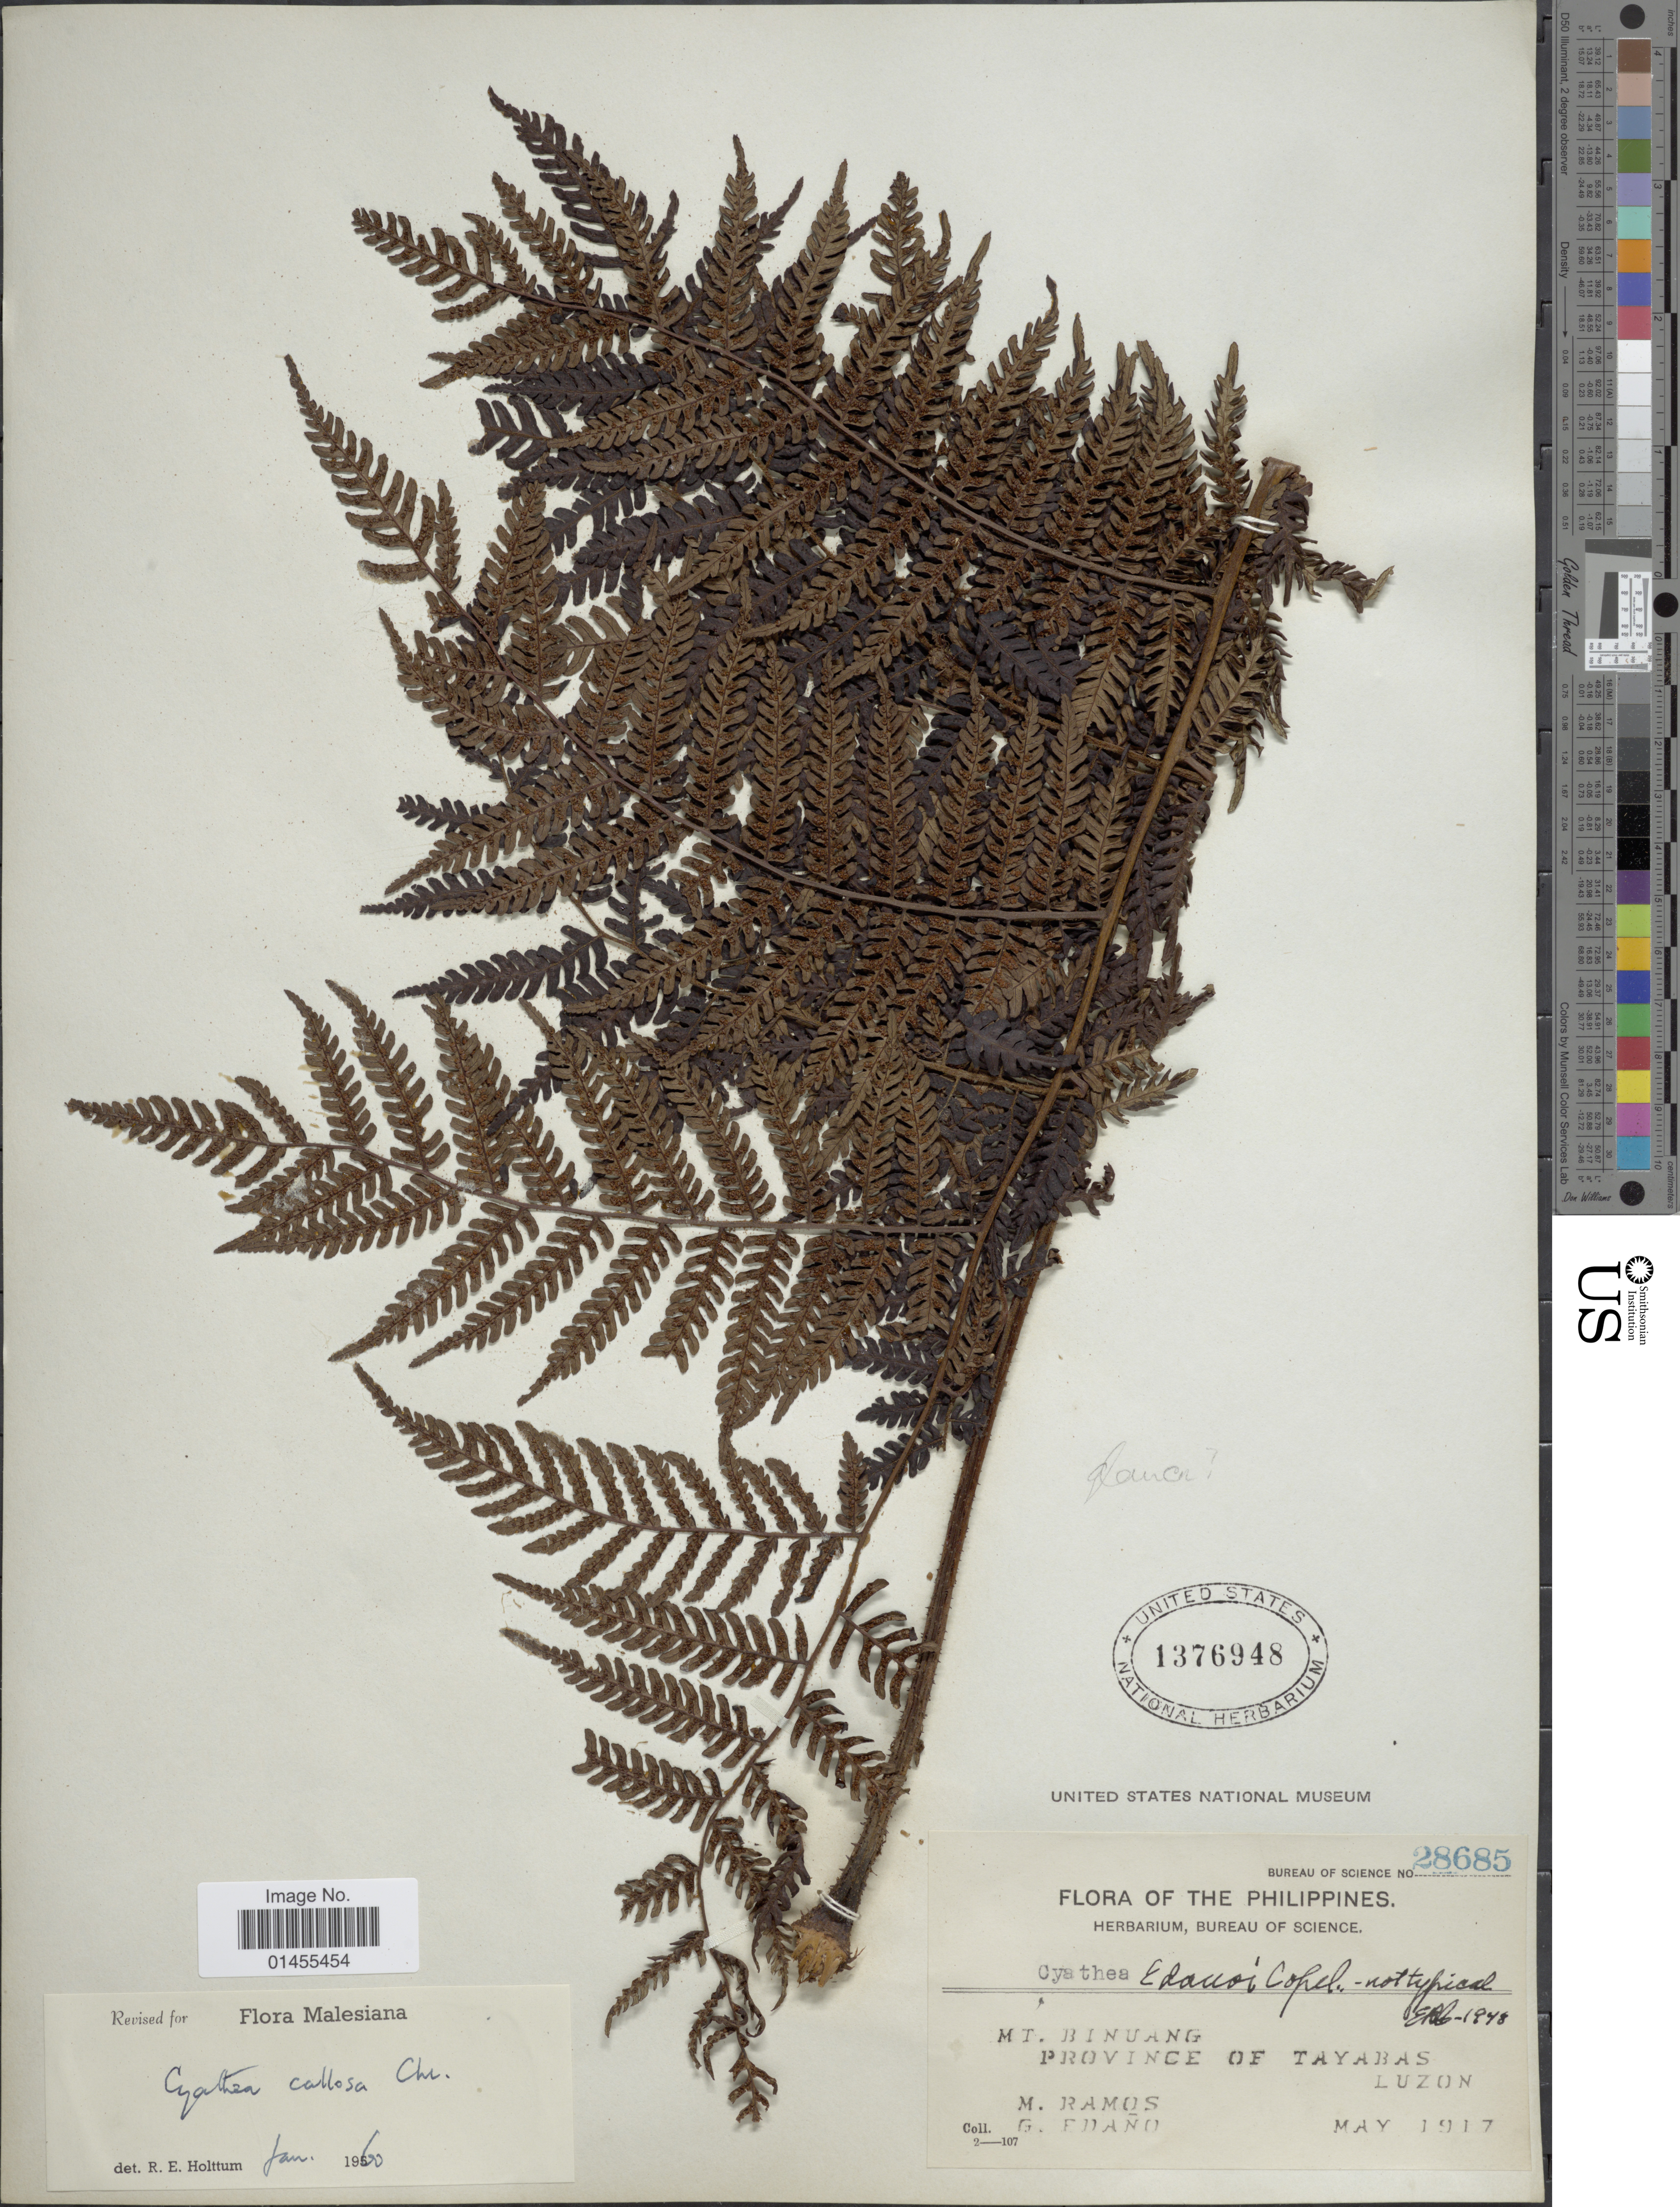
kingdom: Plantae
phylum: Tracheophyta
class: Polypodiopsida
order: Cyatheales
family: Cyatheaceae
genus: Alsophila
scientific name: Alsophila callosa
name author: (Christ) R.M. Tryon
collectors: M. Ramos & G. Edaño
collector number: Bureau of Science 28685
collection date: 1917-05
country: Philippines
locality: Mt. Binuang, province of Tayabas, Luzon.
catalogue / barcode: US 1376948